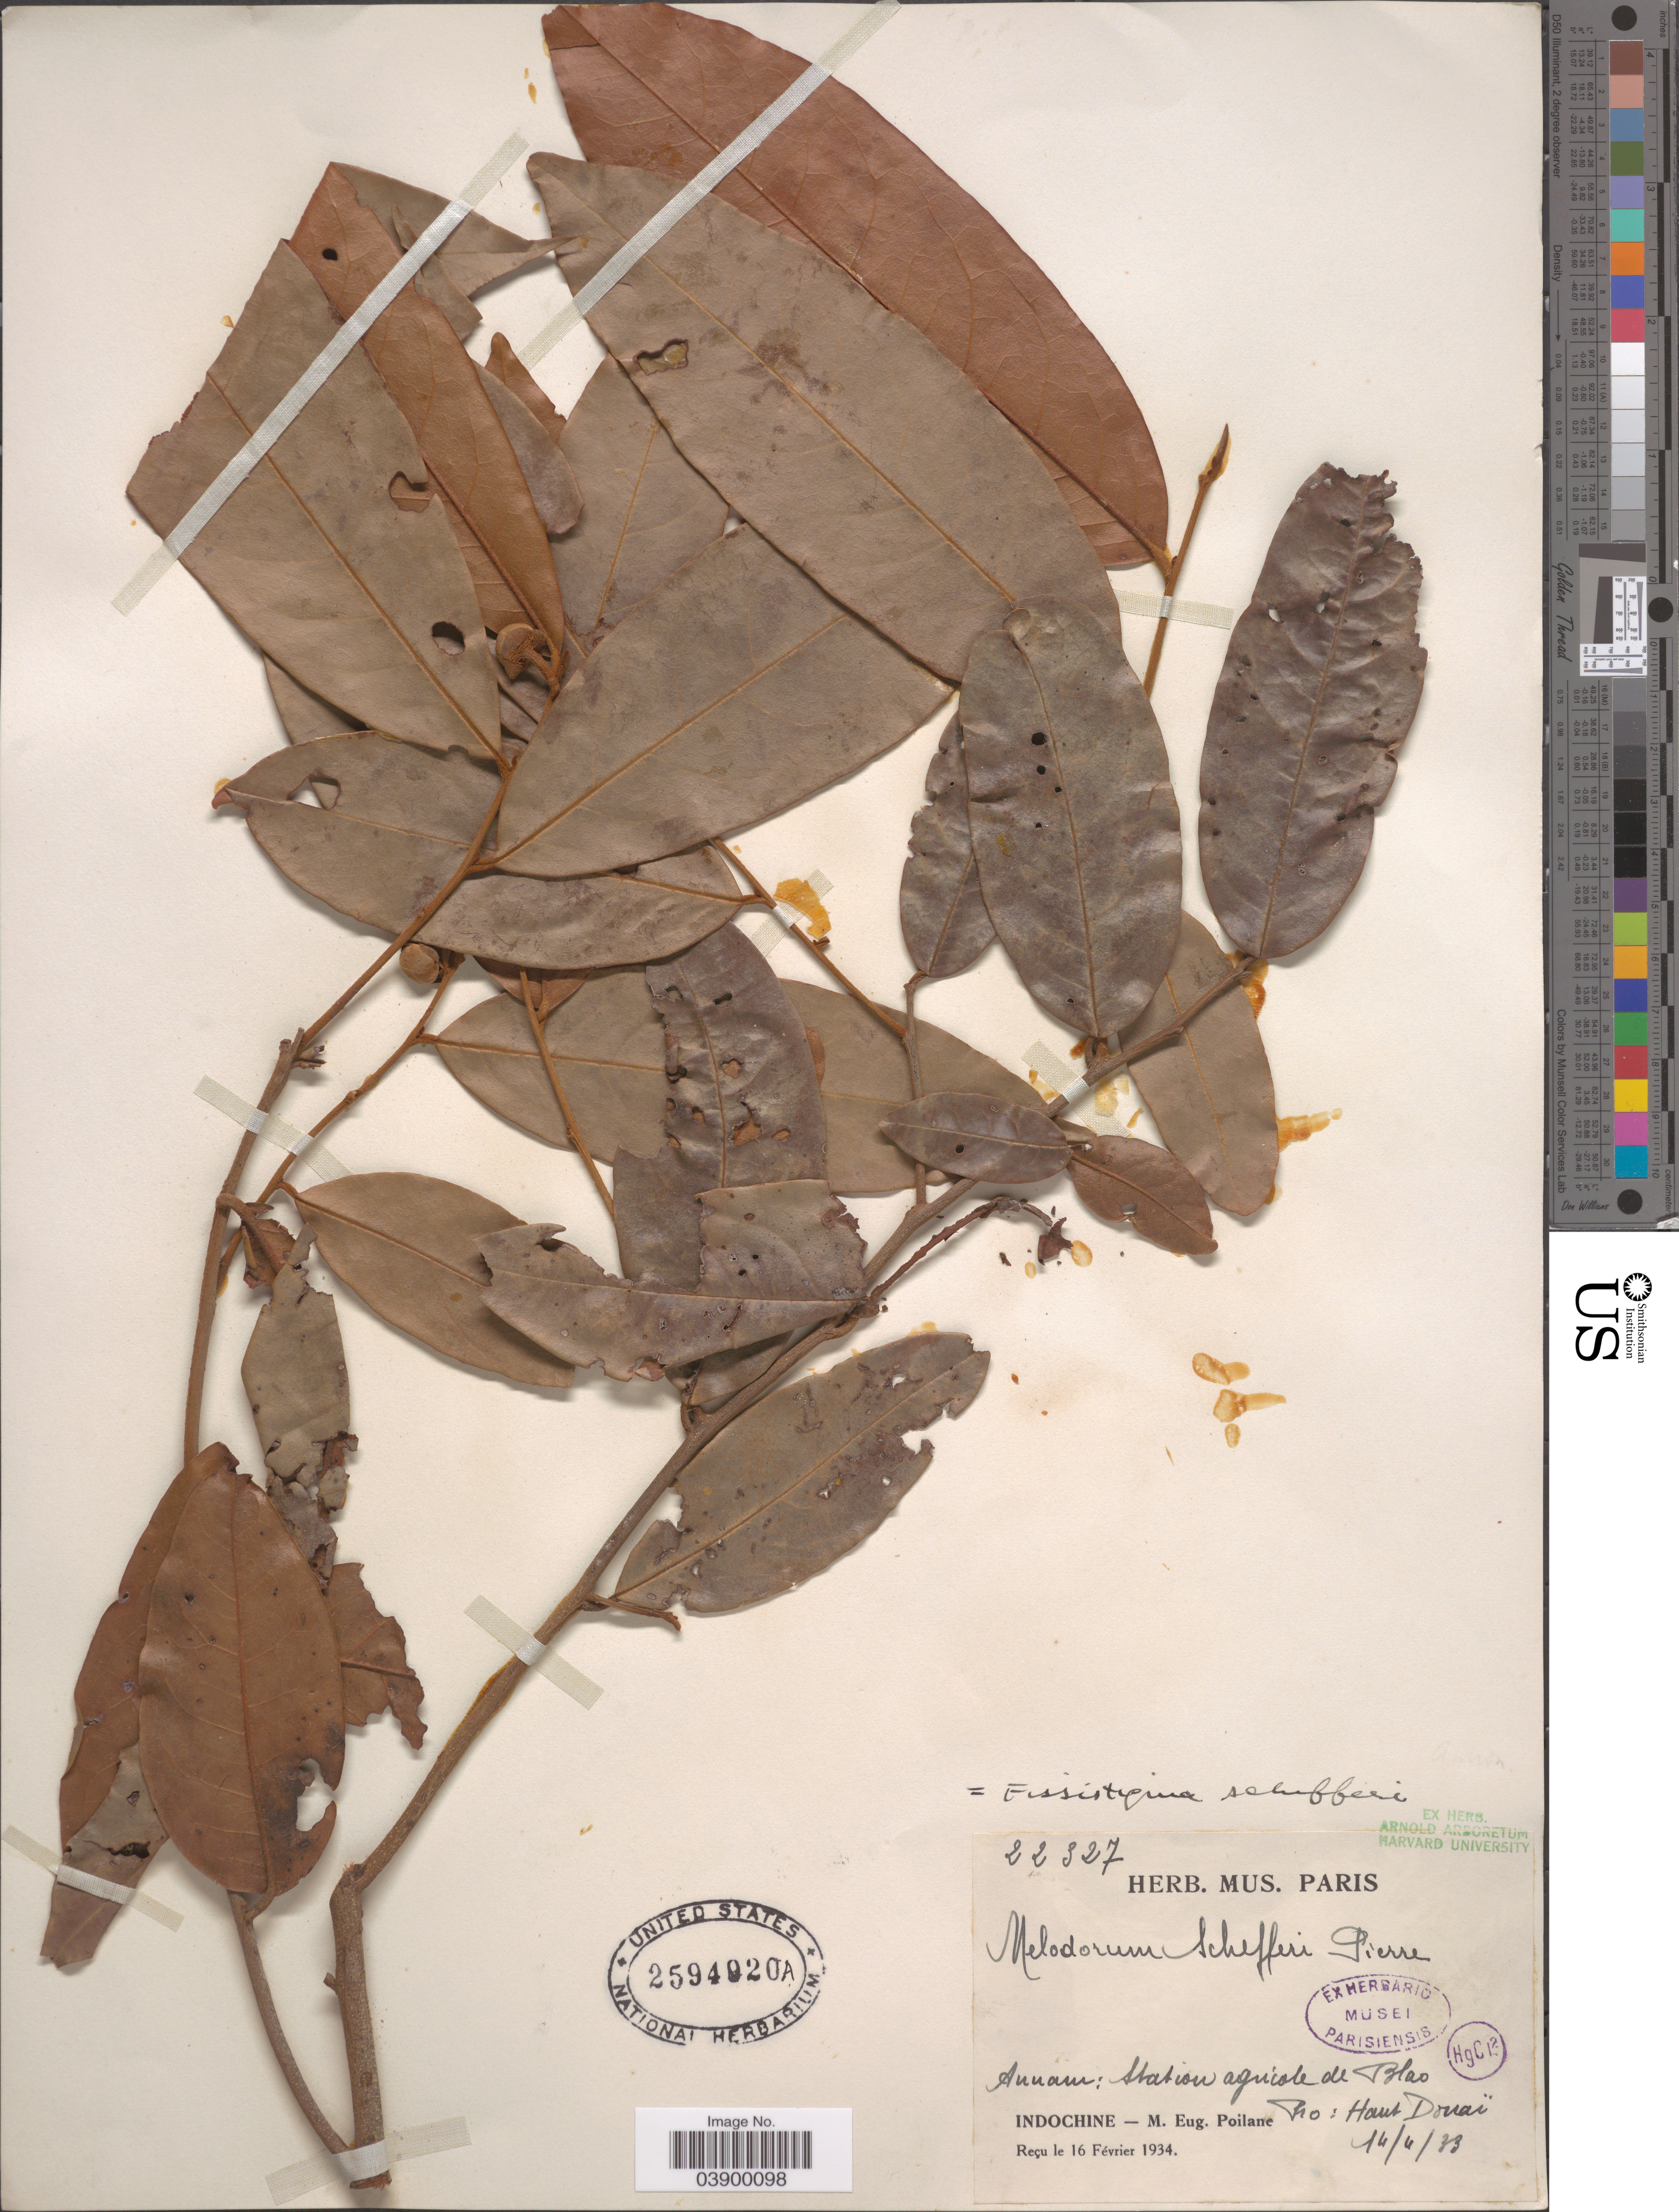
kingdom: Plantae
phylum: Tracheophyta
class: Magnoliopsida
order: Magnoliales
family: Annonaceae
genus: Fissistigma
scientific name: Fissistigma schefferi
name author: (Pierre ex Finet & Gagnep.) Merr.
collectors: M. Poilane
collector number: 22327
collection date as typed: Transcribed d/m/y: 14/4/33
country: Vietnam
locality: Annam: Station agricole de Blao. Pro: Haut Donaï. Indochine.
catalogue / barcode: US 2594920A